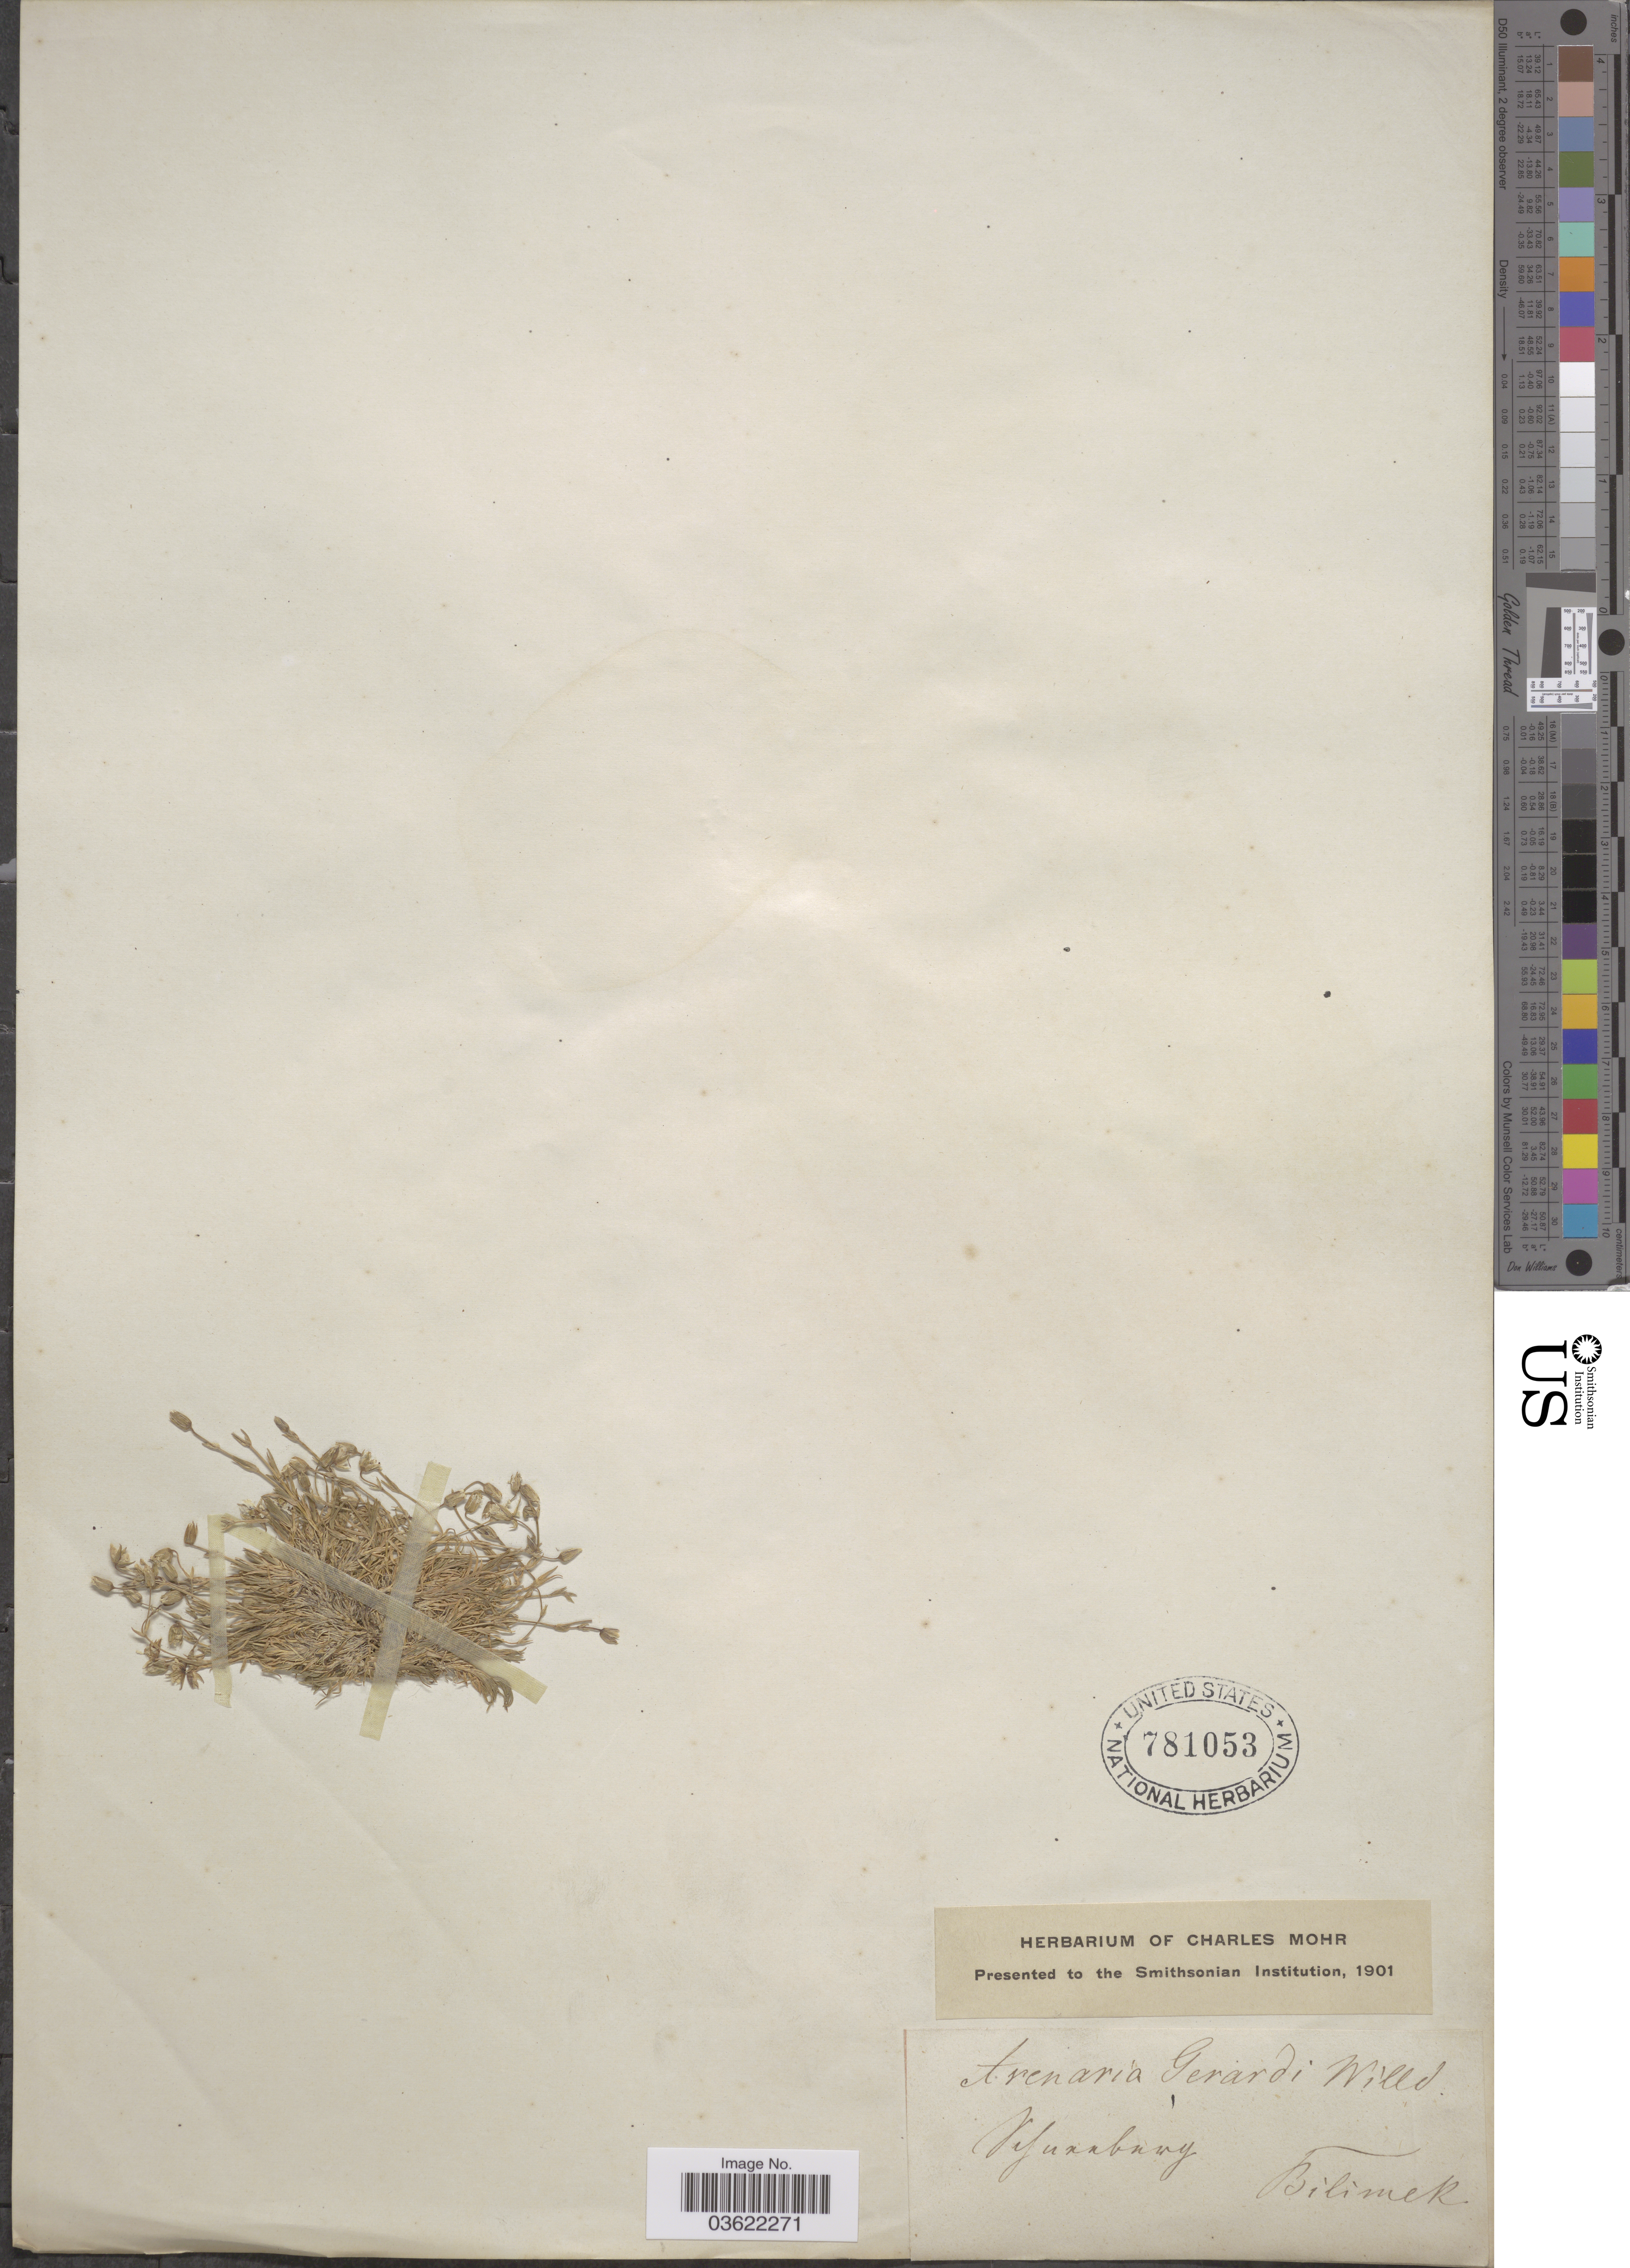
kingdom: Plantae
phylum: Tracheophyta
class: Magnoliopsida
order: Caryophyllales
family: Caryophyllaceae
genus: Arenaria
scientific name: Arenaria gerardii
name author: Willd.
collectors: -. Bilimek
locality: Vifunnburg. [interpreted]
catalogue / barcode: US 781053